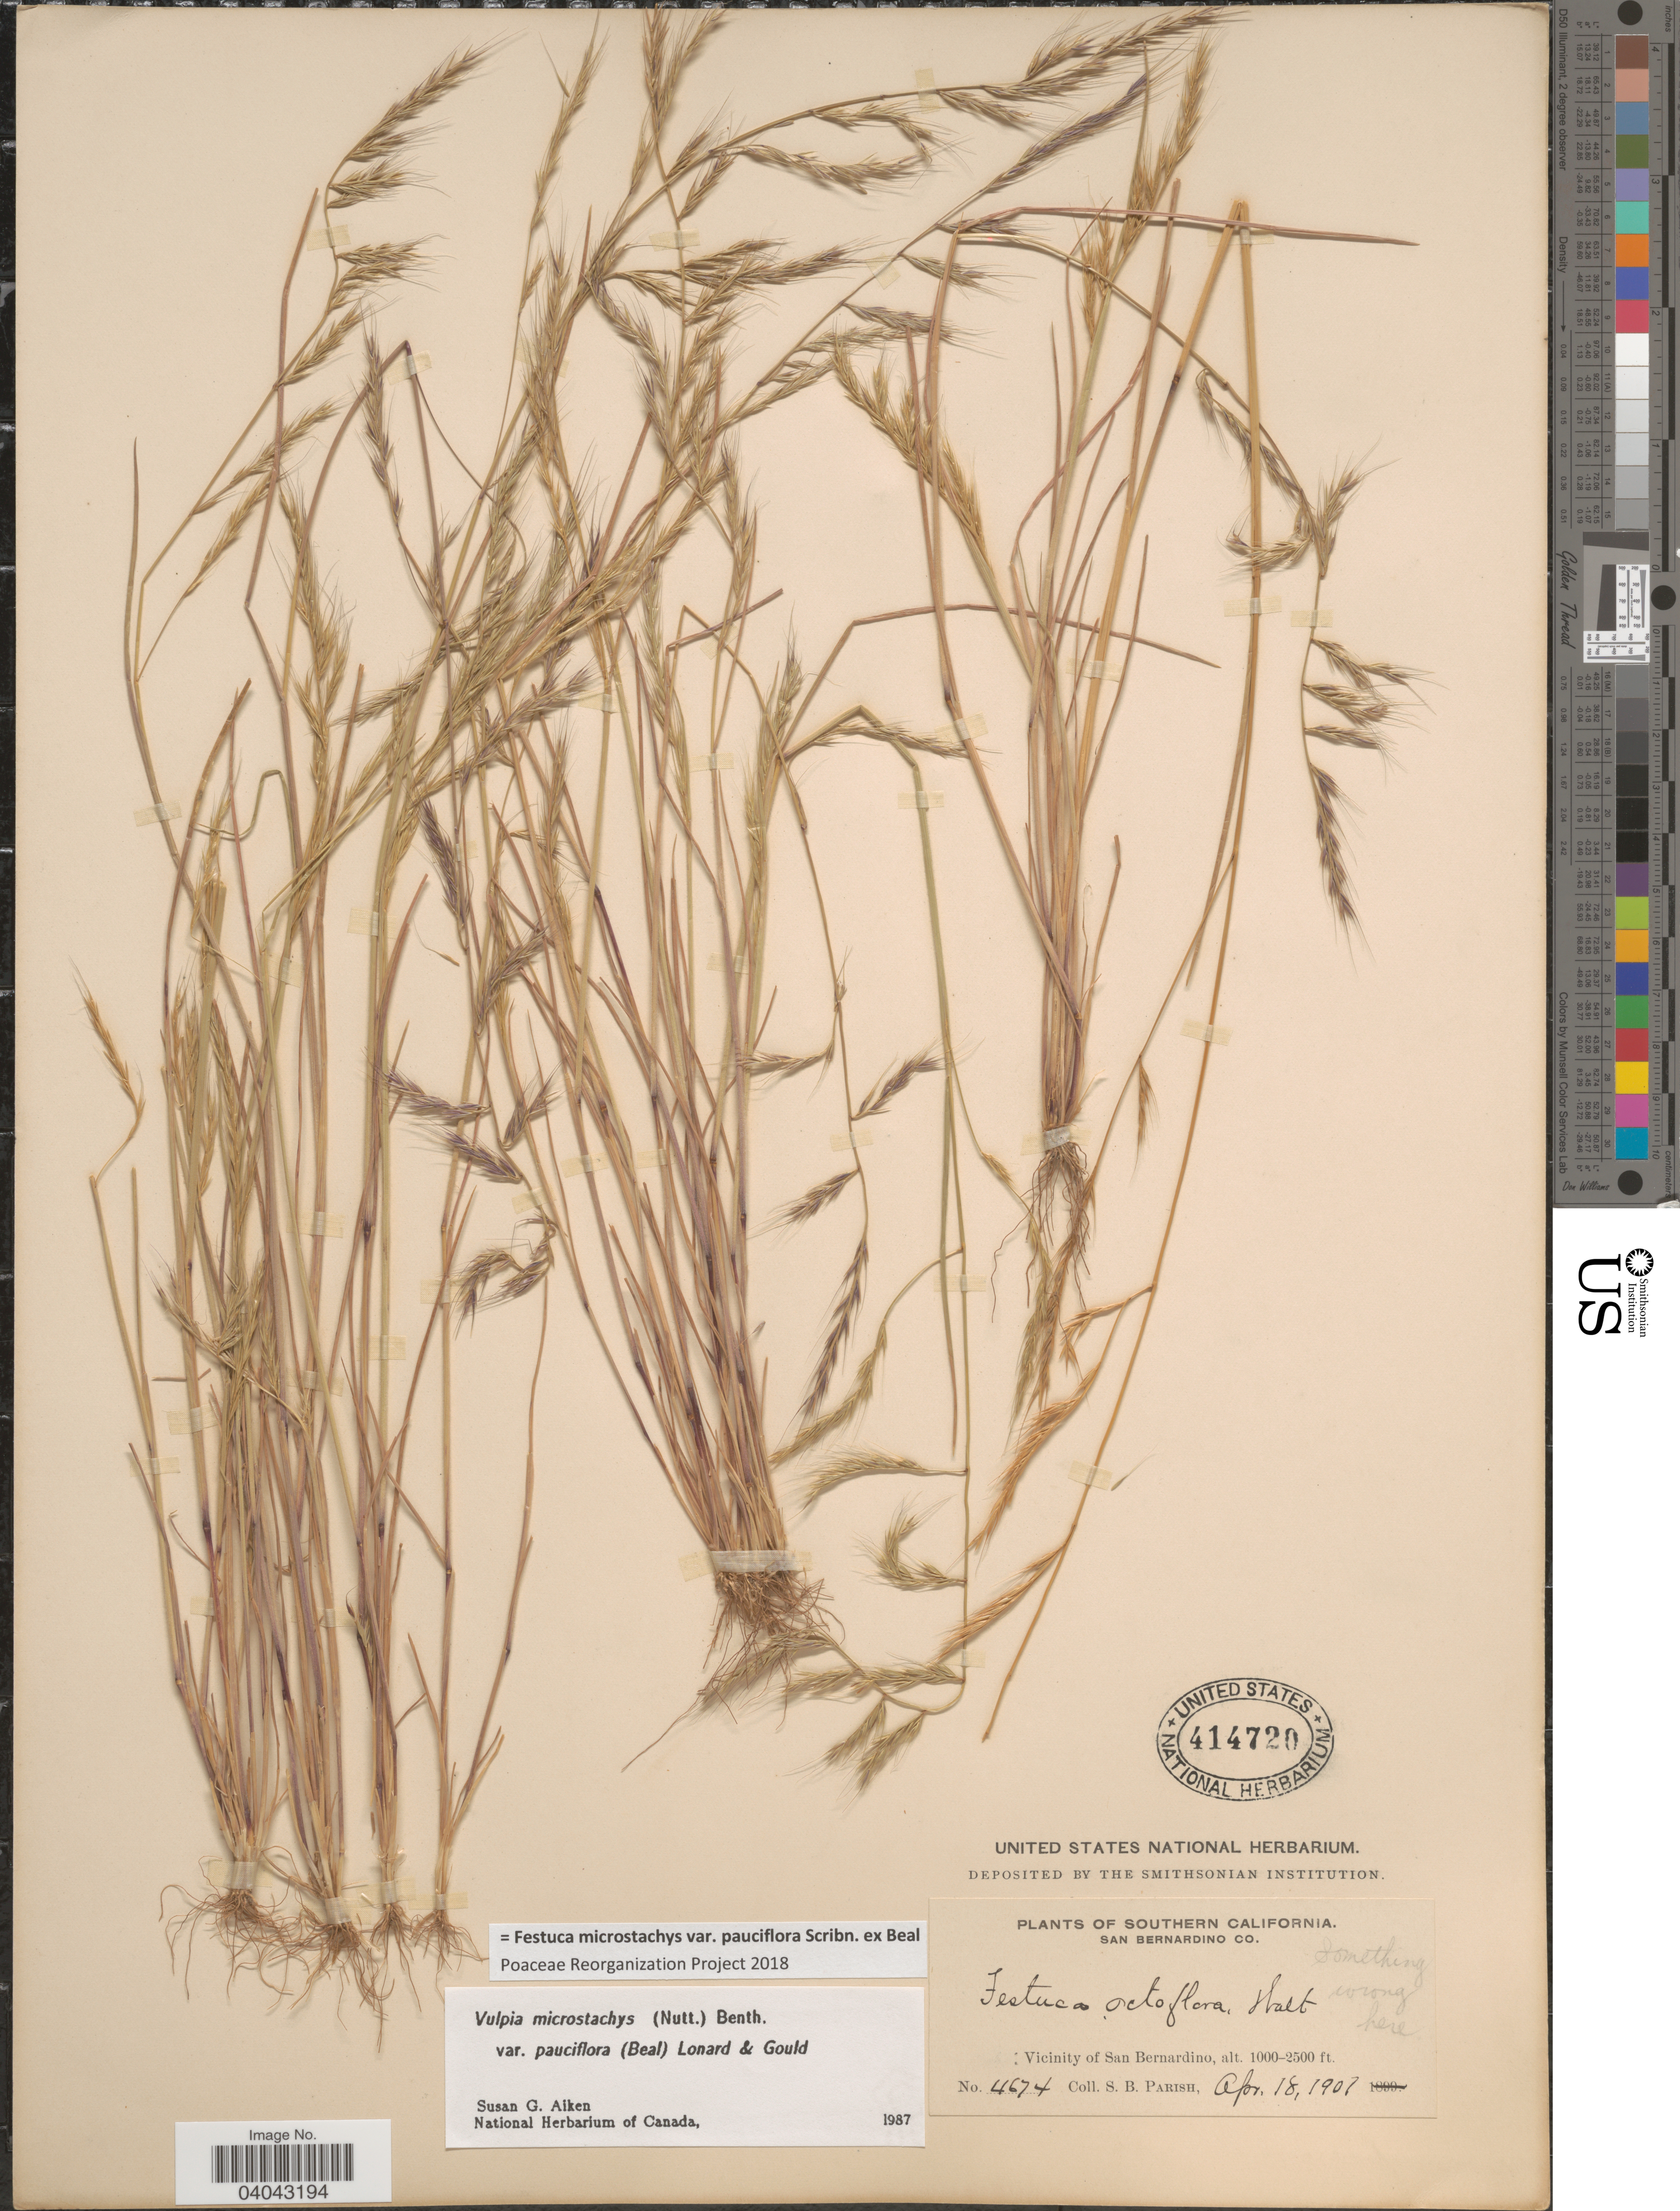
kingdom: Plantae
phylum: Tracheophyta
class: Liliopsida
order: Poales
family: Poaceae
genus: Festuca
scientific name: Festuca microstachys var. pauciflora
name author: Scribn. ex W.J. Beal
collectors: S. B. Parish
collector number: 4674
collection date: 1907-04-18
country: United States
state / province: California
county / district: San Bernardino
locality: Southern California. San Bernardino Co. Vicinity of San Bernardino.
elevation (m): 305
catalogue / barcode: US 414720